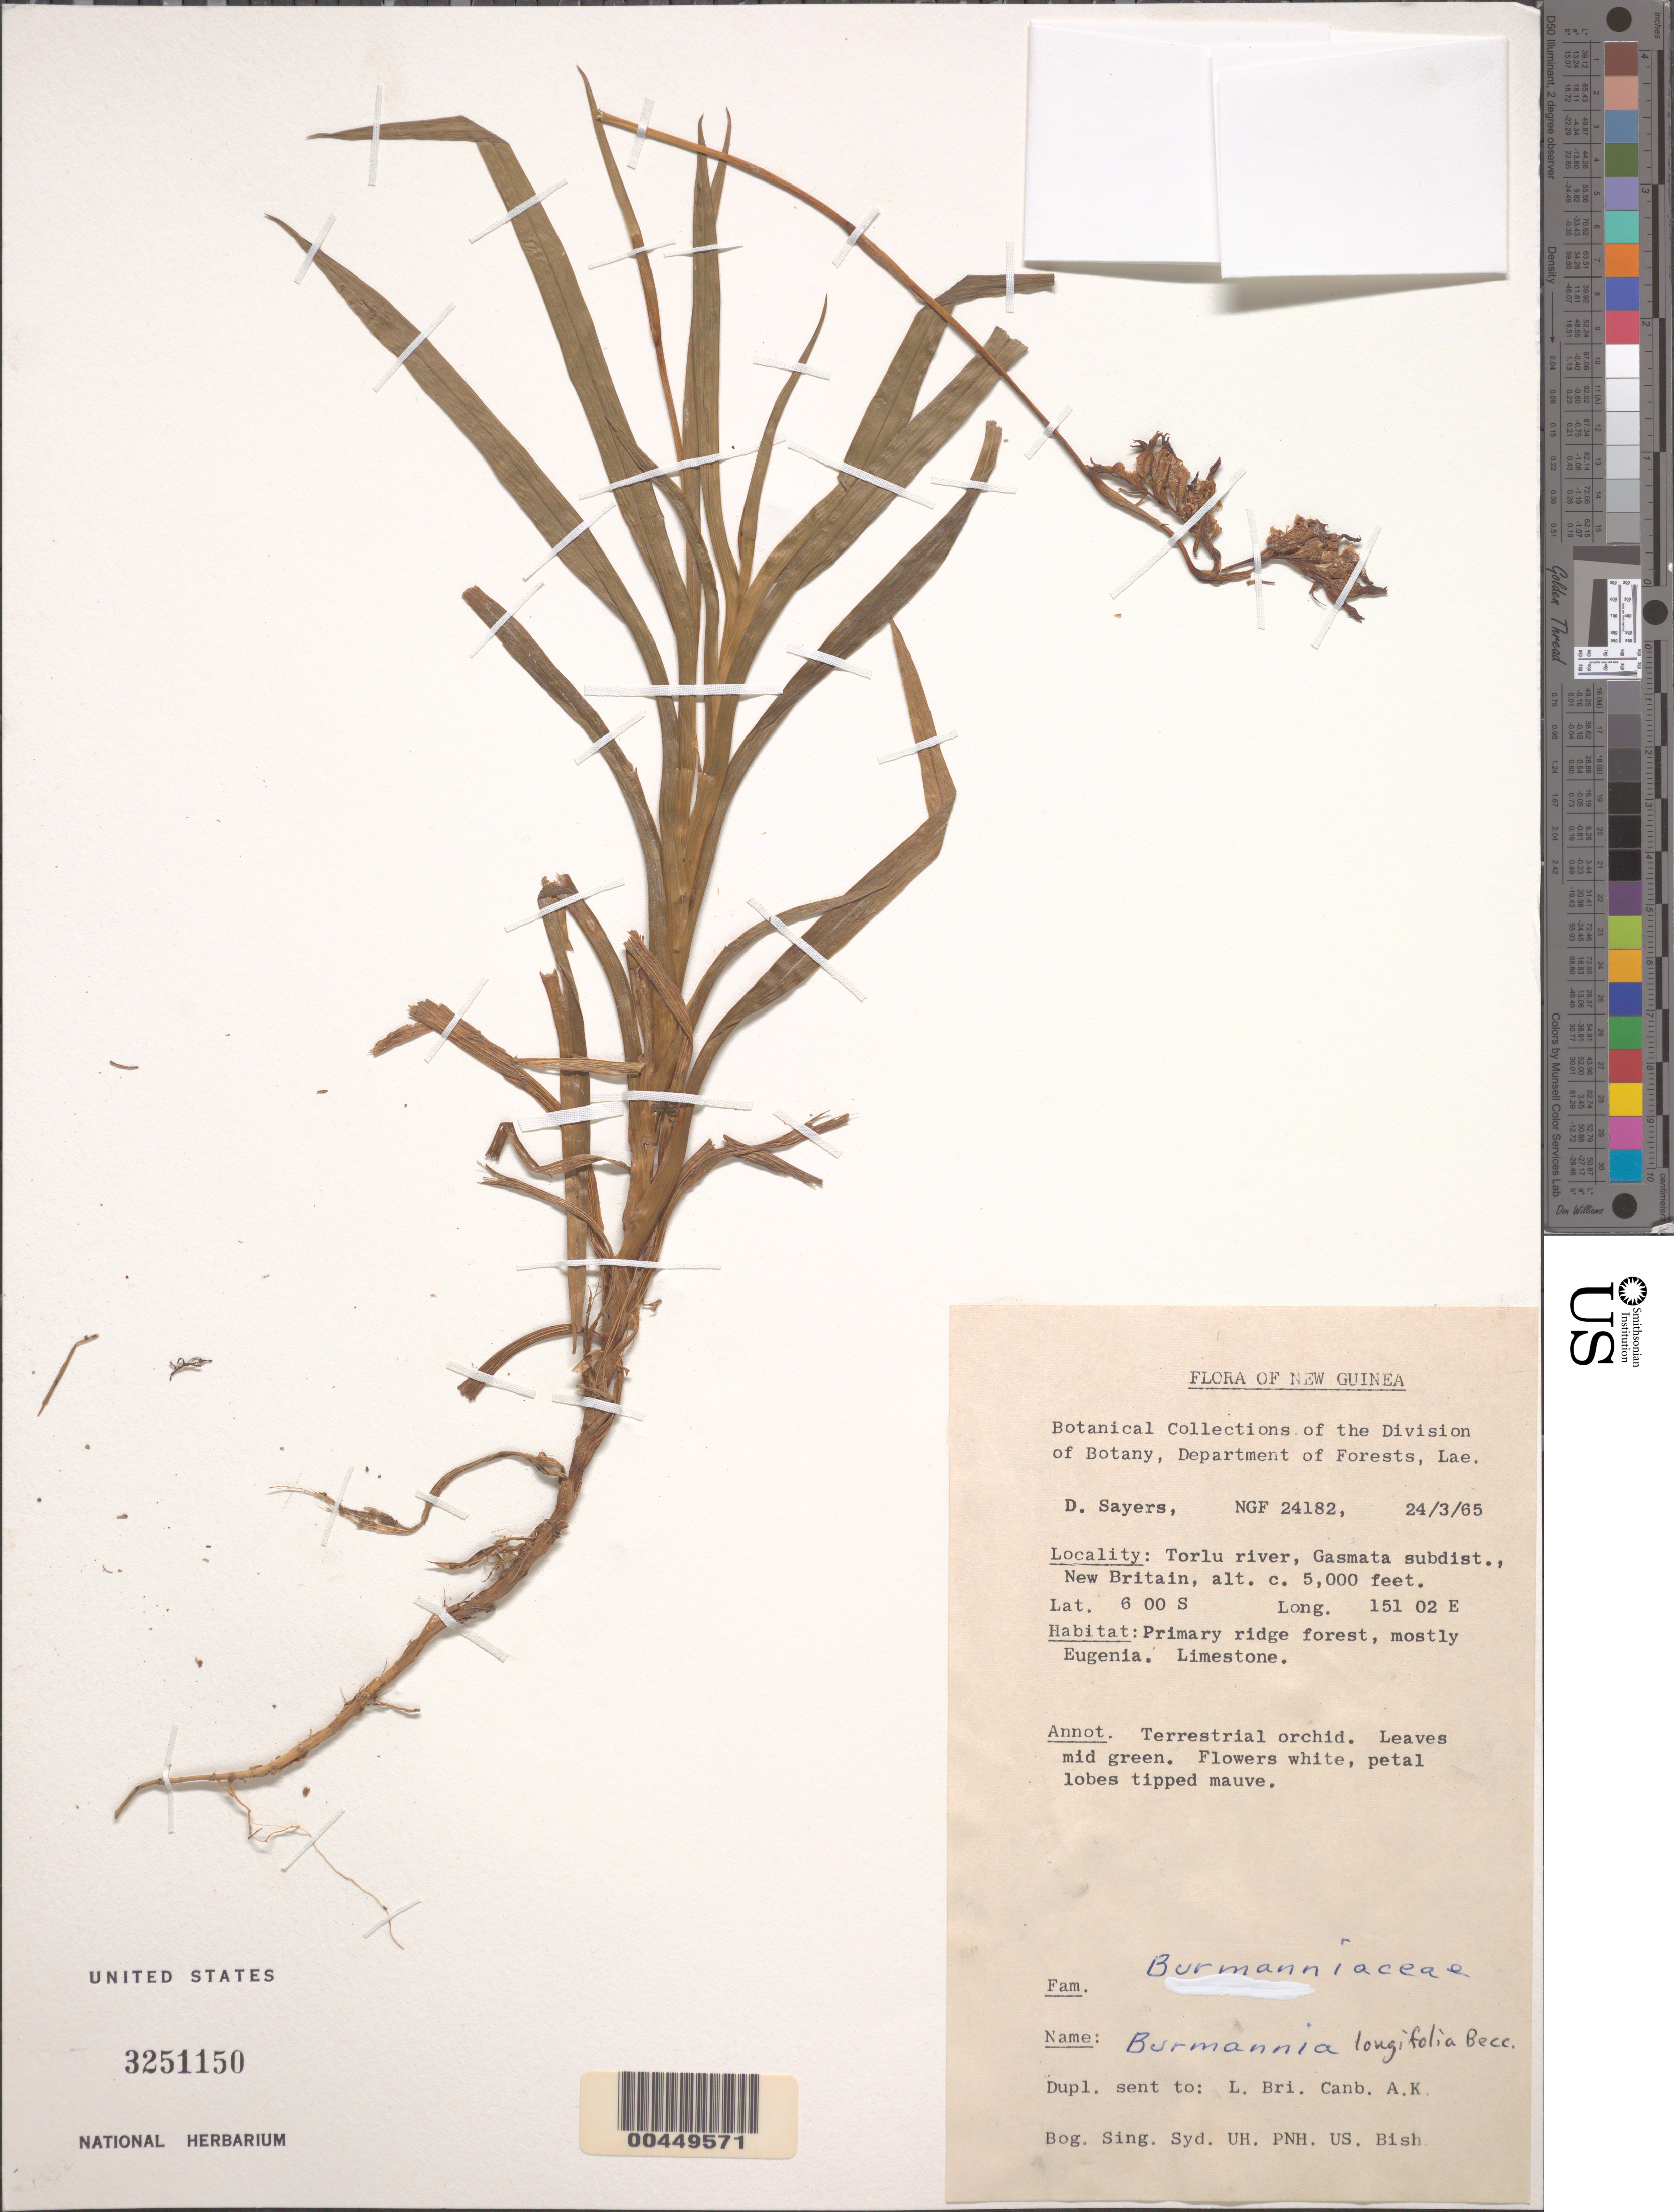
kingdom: Plantae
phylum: Tracheophyta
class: Liliopsida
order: Dioscoreales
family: Burmanniaceae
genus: Burmannia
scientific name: Burmannia longifolia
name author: Becc.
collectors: D. Sayers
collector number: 24182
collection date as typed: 24 Mar 1965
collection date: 1965-03-24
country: Papua New Guinea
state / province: West New Britain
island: New Britain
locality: Turluriver, gasmata, new britain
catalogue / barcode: US 3251150